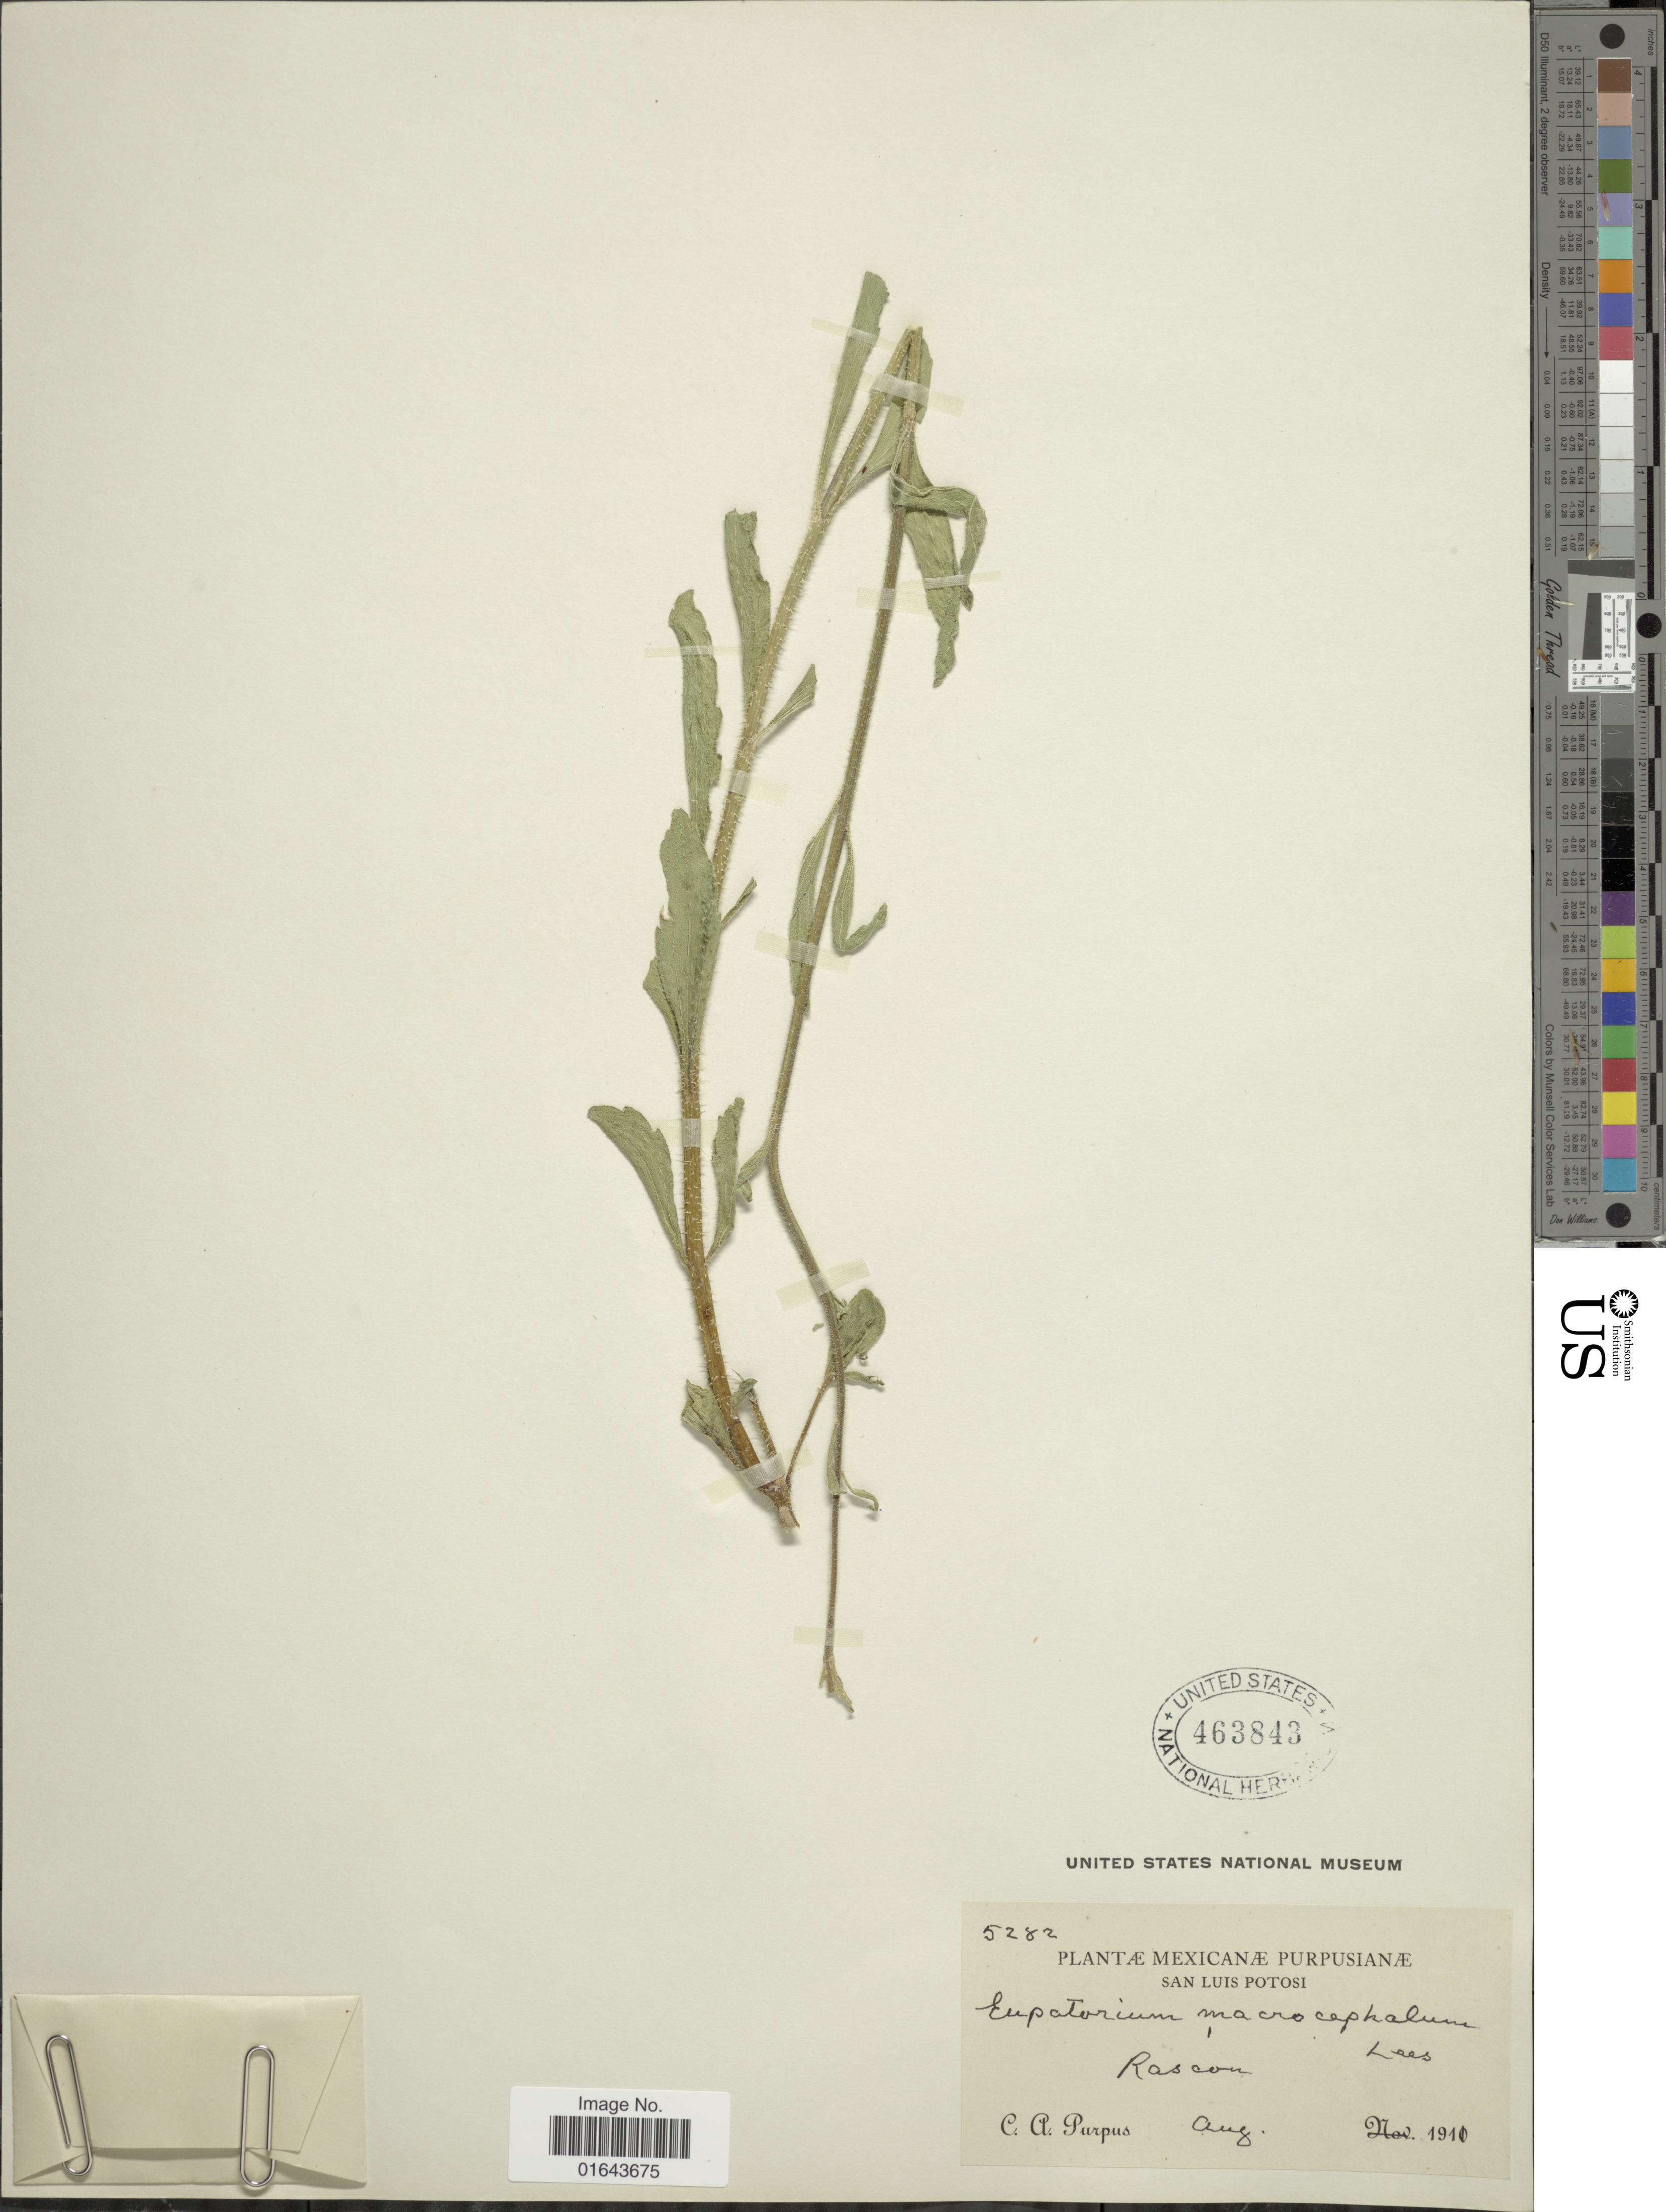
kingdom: Plantae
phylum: Tracheophyta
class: Magnoliopsida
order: Asterales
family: Asteraceae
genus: Campuloclinium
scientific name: Campuloclinium macrocephalum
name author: (Less.) DC.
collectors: C. A. Purpus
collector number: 5282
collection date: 1910-08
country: Mexico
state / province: San Luis Potosí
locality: Rascón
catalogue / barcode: US 463843